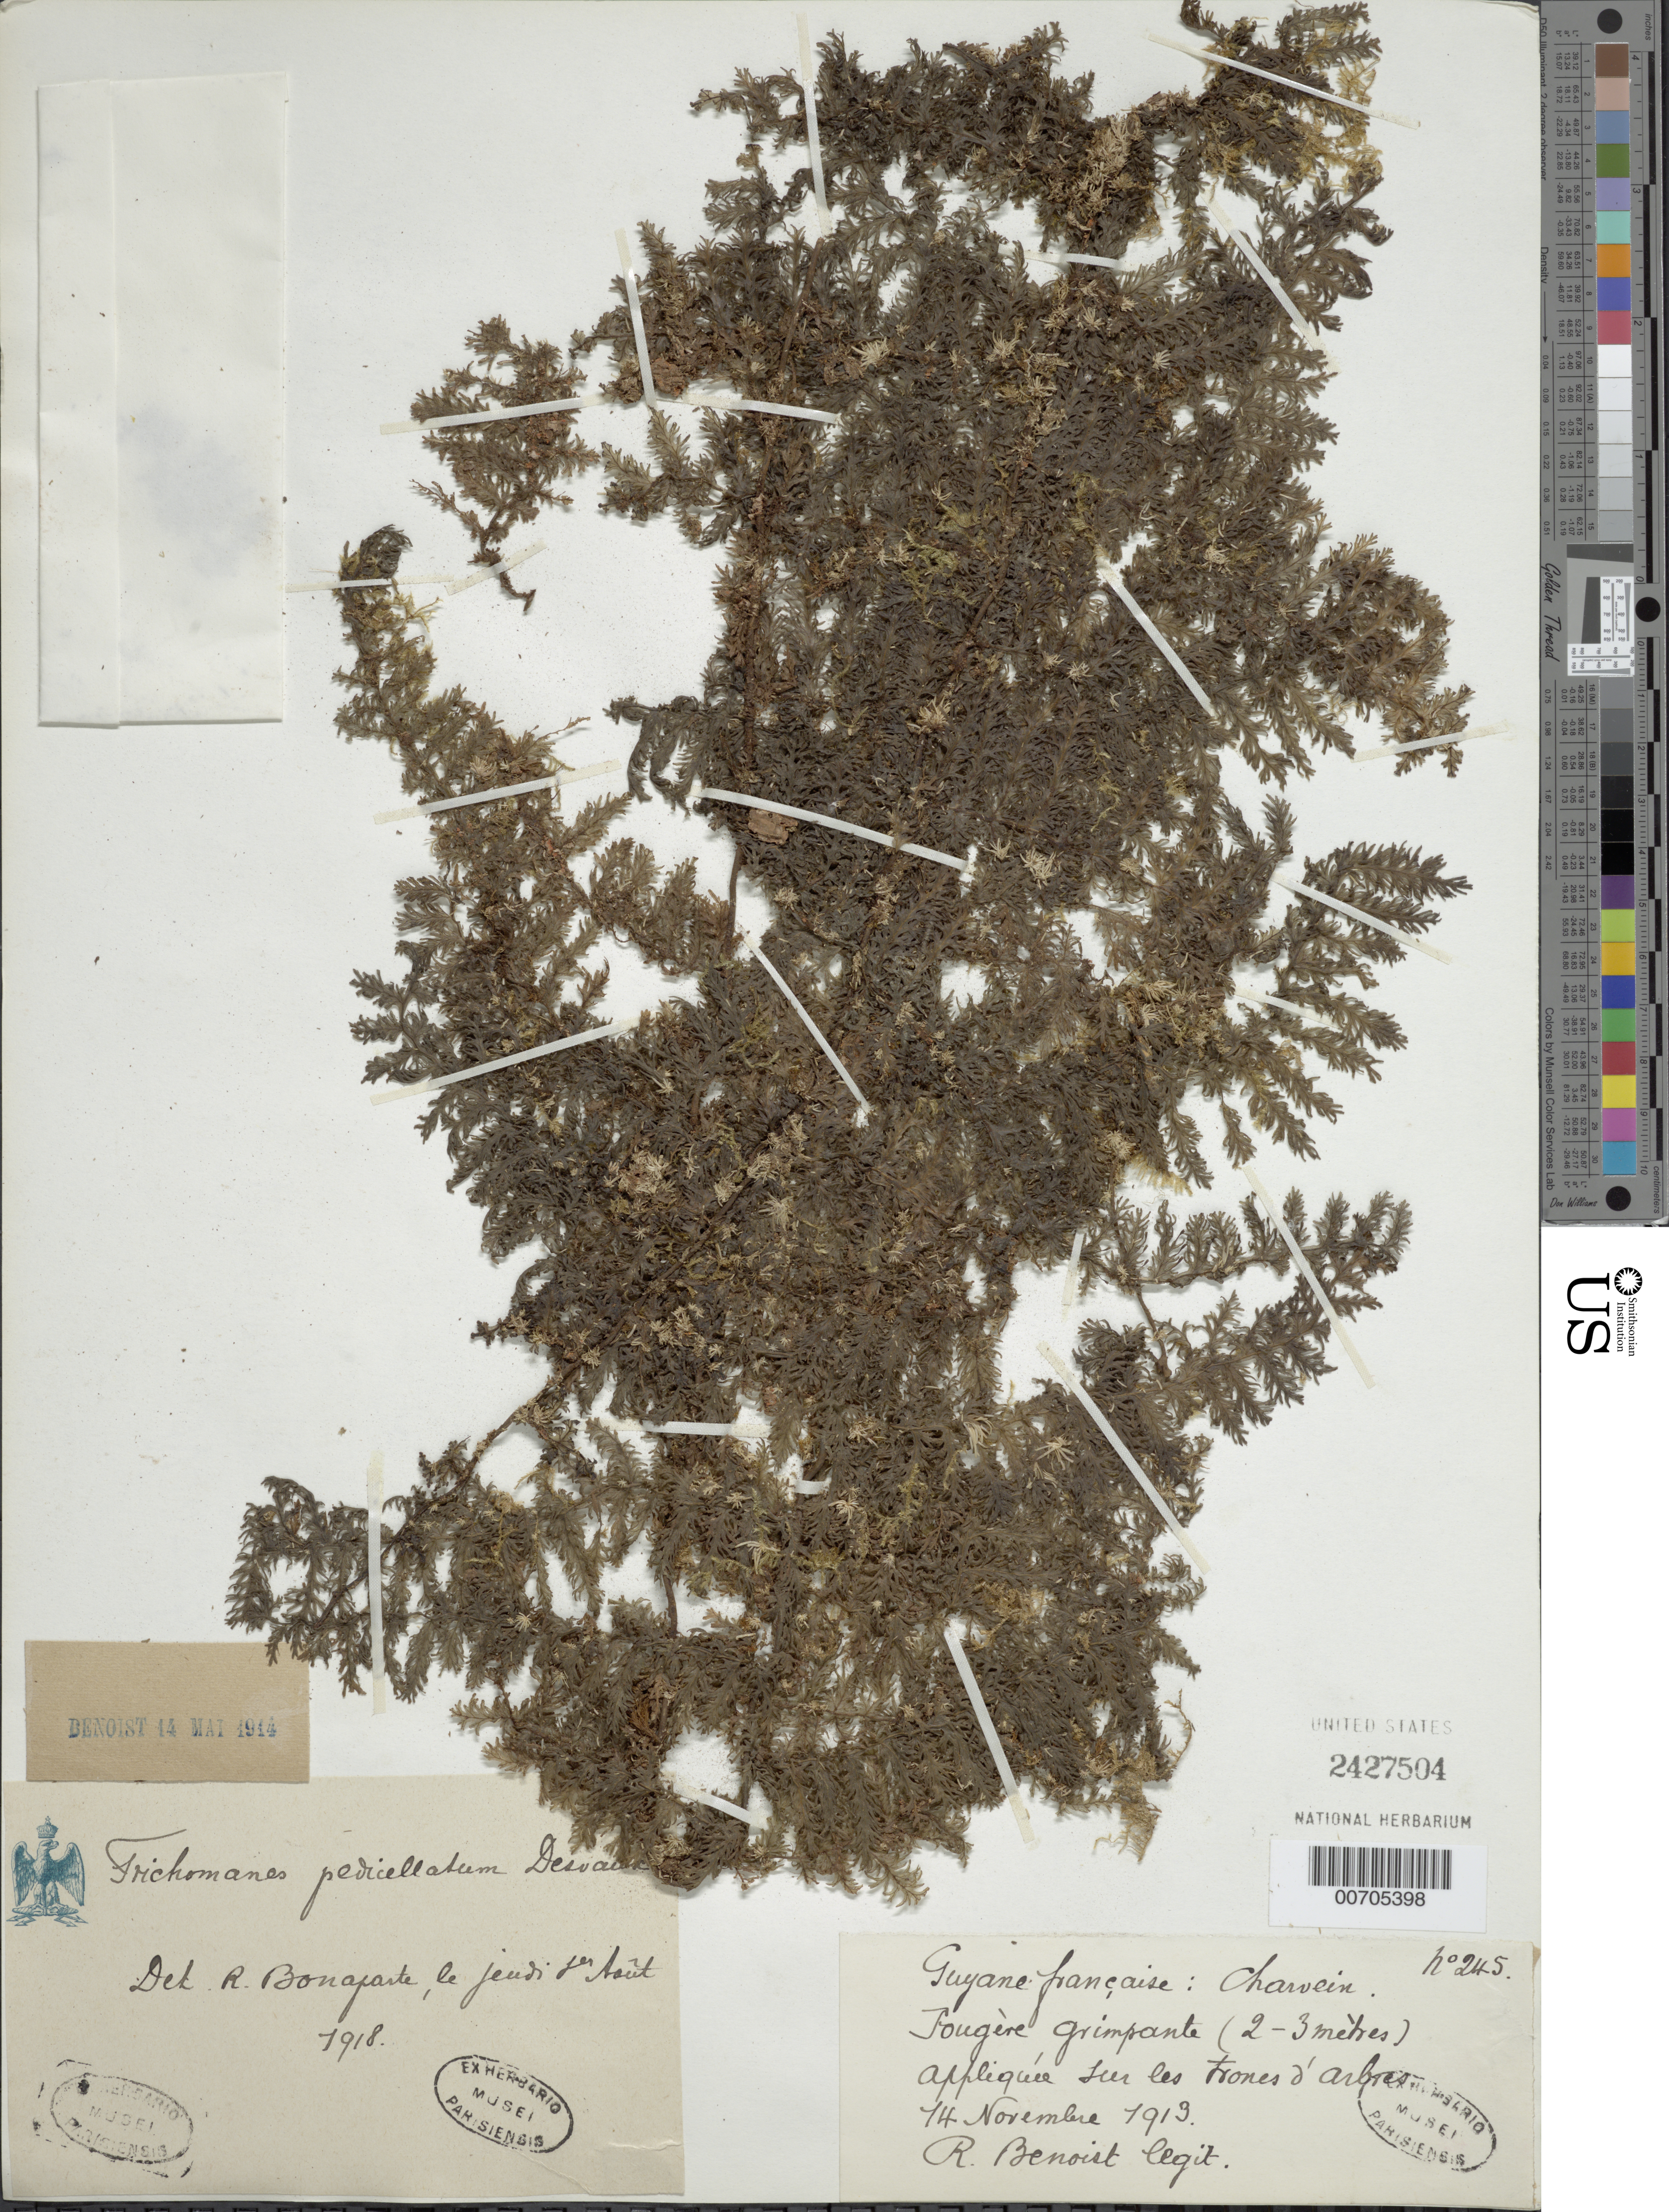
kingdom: Plantae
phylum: Tracheophyta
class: Polypodiopsida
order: Hymenophyllales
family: Hymenophyllaceae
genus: Trichomanes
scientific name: Trichomanes pedicellatum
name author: Desv.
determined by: Bonaparte, R. N.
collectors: R. Benoist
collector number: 254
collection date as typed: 14-Nov-13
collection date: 1913-11-14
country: French Guiana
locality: Charvein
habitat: On tree trunk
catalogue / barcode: US 2427504